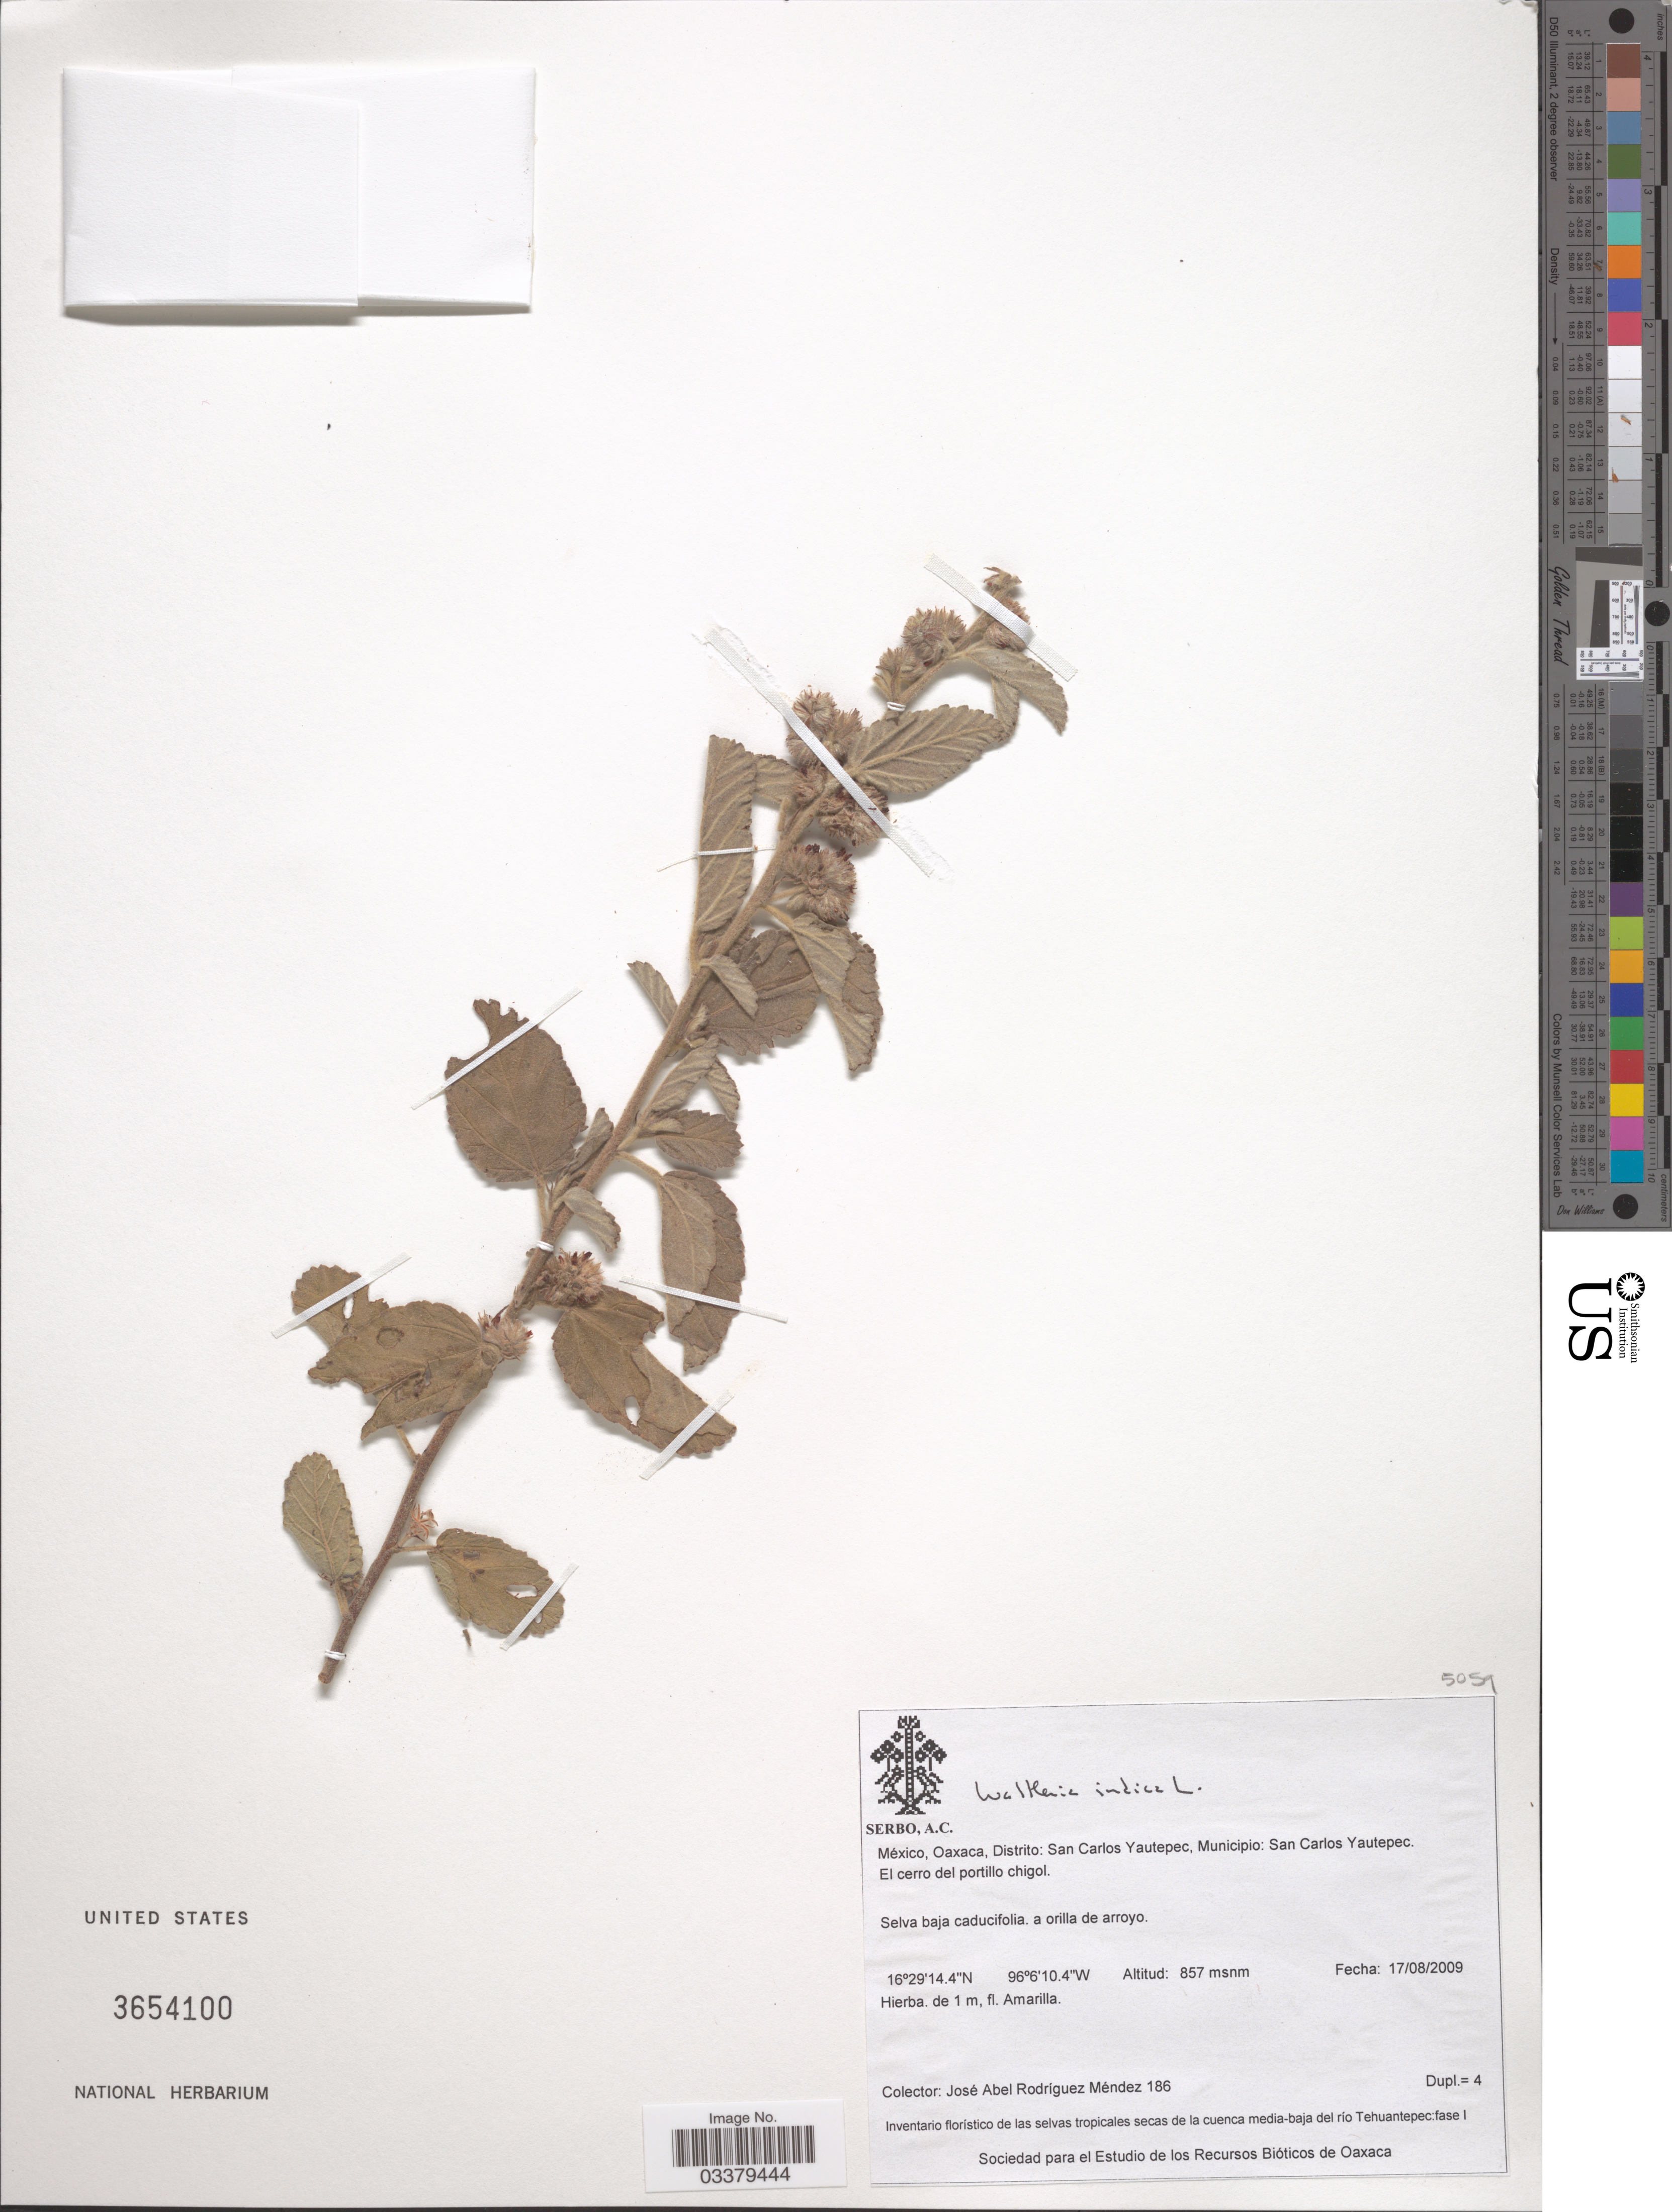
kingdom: Plantae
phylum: Tracheophyta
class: Magnoliopsida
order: Malvales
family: Malvaceae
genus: Waltheria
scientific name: Waltheria indica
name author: L.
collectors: J. Rodríguez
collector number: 186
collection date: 2009-08-17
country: Mexico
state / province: Oaxaca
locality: Distrito: San Carlos Yautepec, Municipio: San Carlos y Yautepec. El cerro del portillo chigol.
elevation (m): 857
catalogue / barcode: US 3654100